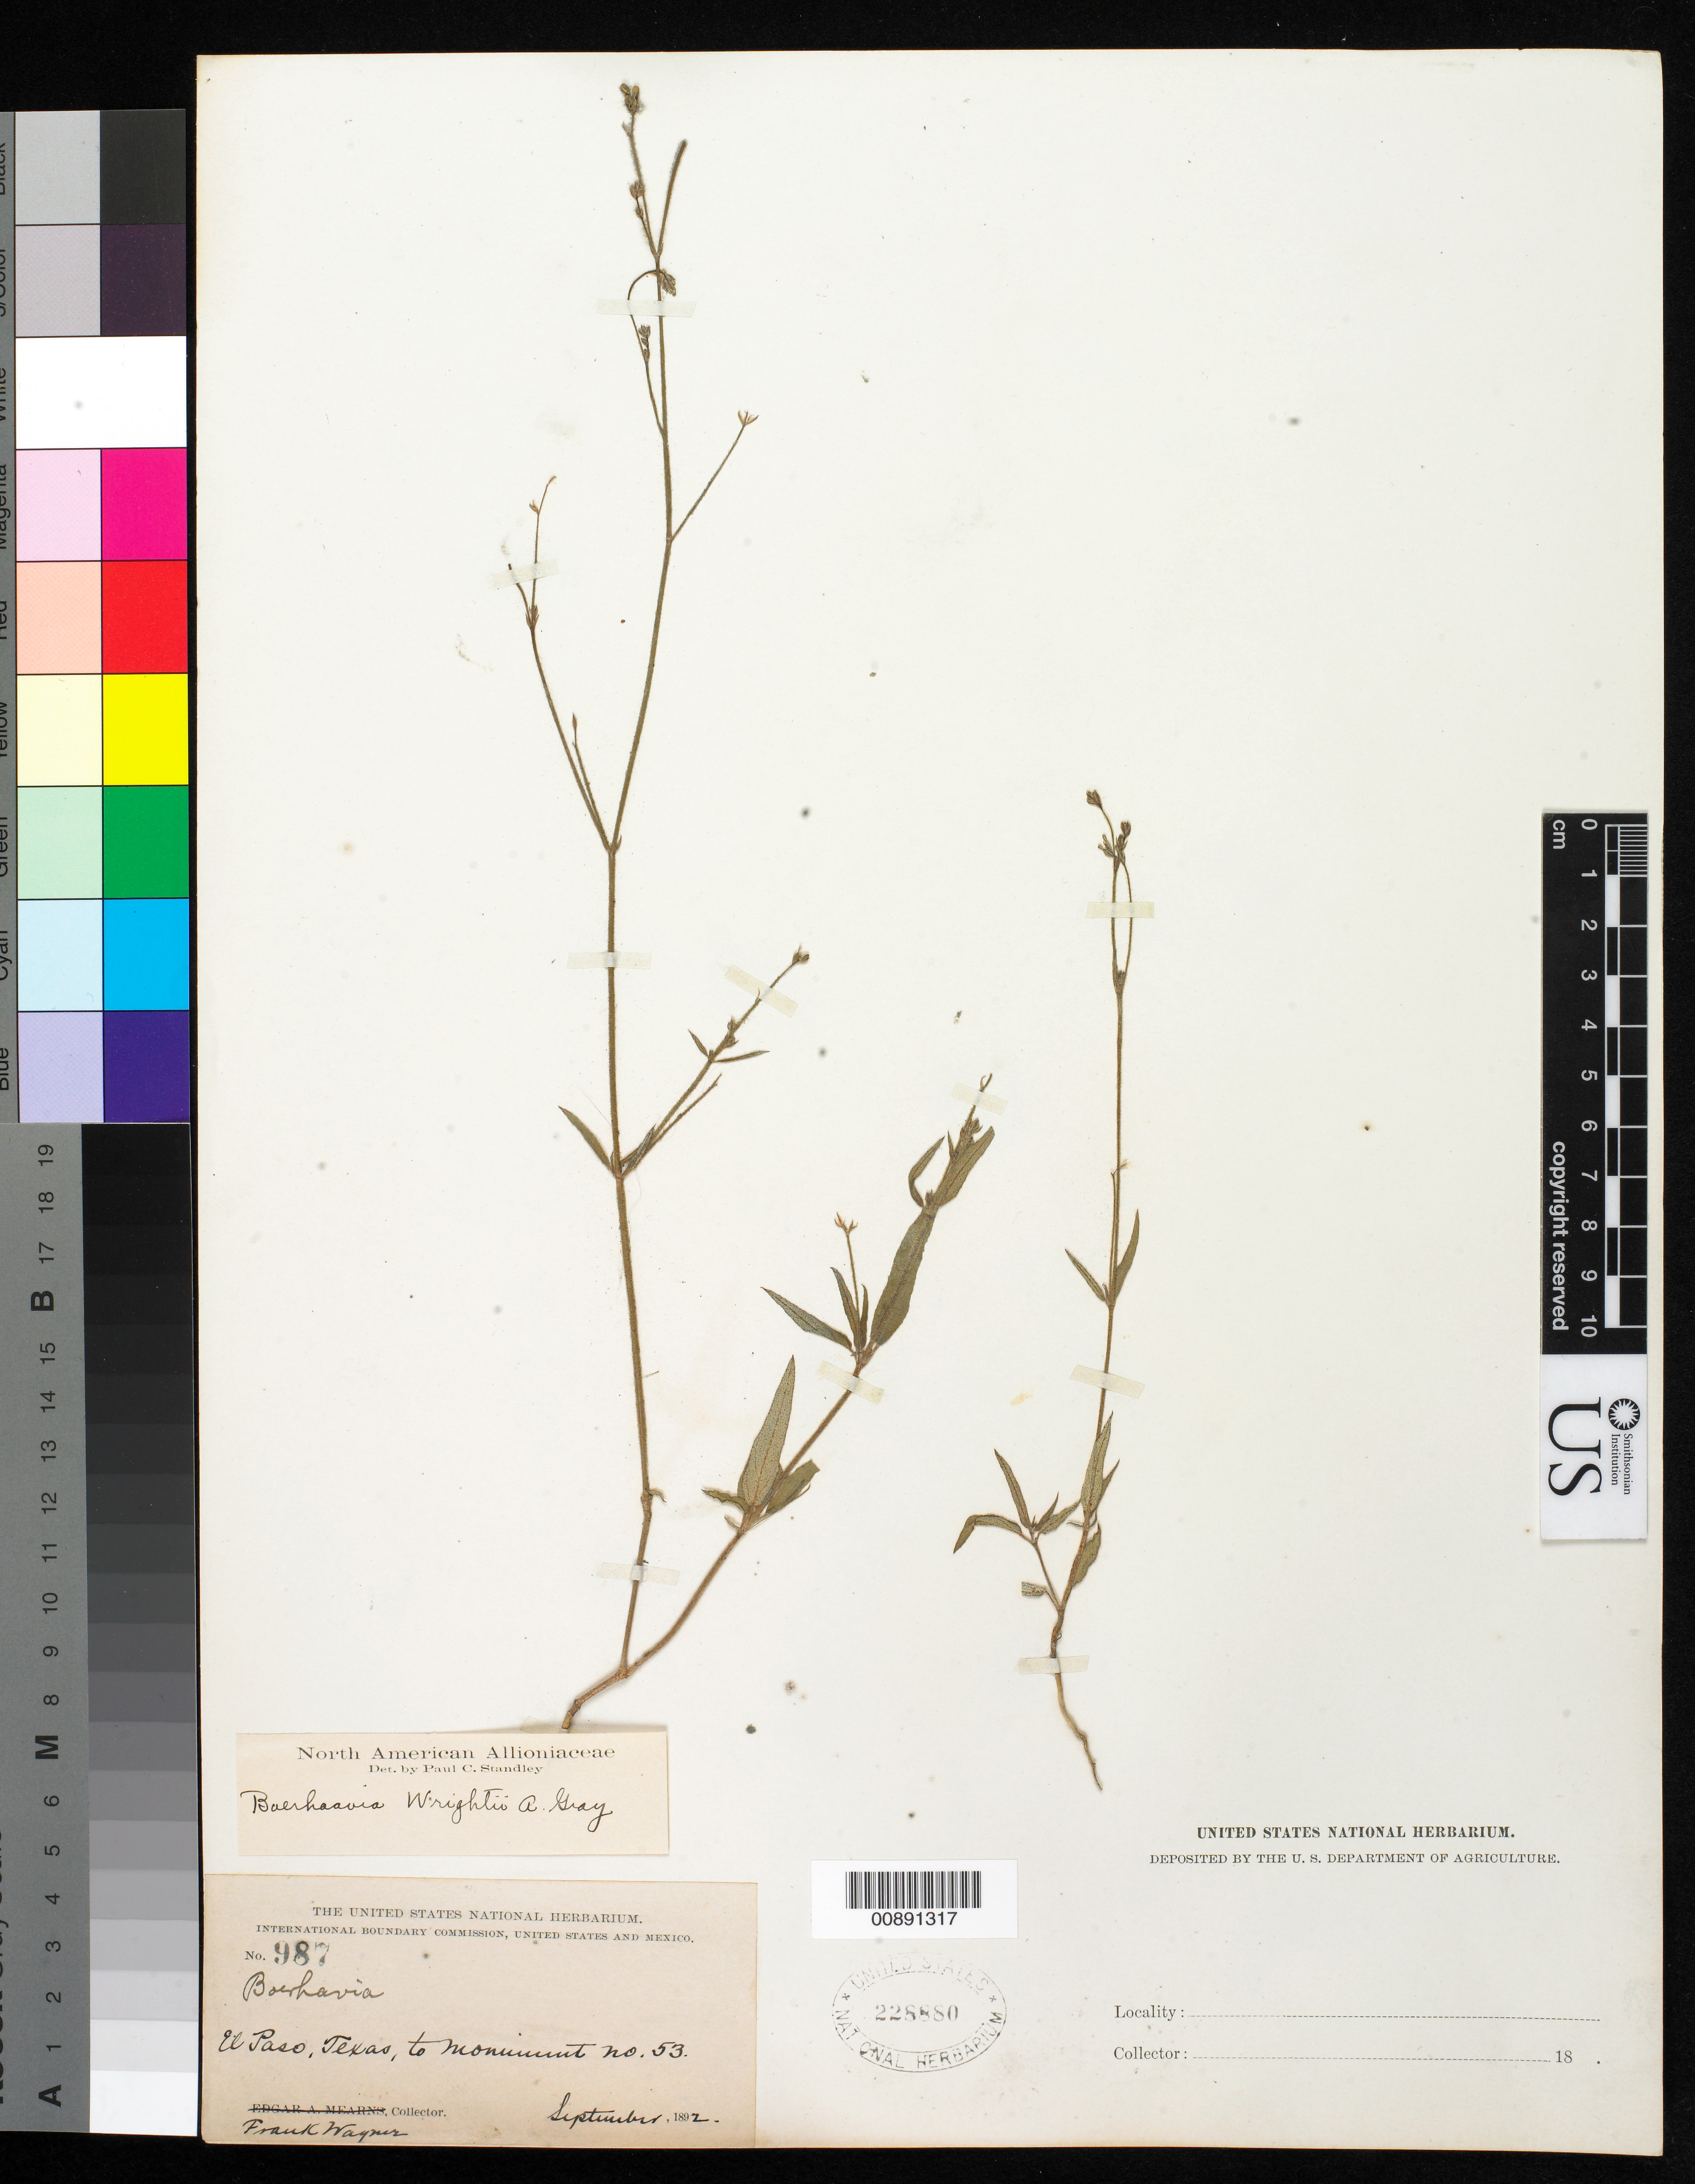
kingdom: Plantae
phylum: Tracheophyta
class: Magnoliopsida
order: Caryophyllales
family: Nyctaginaceae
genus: Boerhavia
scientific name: Boerhavia wrightii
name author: A. Gray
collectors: F. Wagner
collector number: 987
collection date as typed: Sep 1892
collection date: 1892-09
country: United States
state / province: Texas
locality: El Paso, Texas, to Monument no. 53.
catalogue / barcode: US 228880